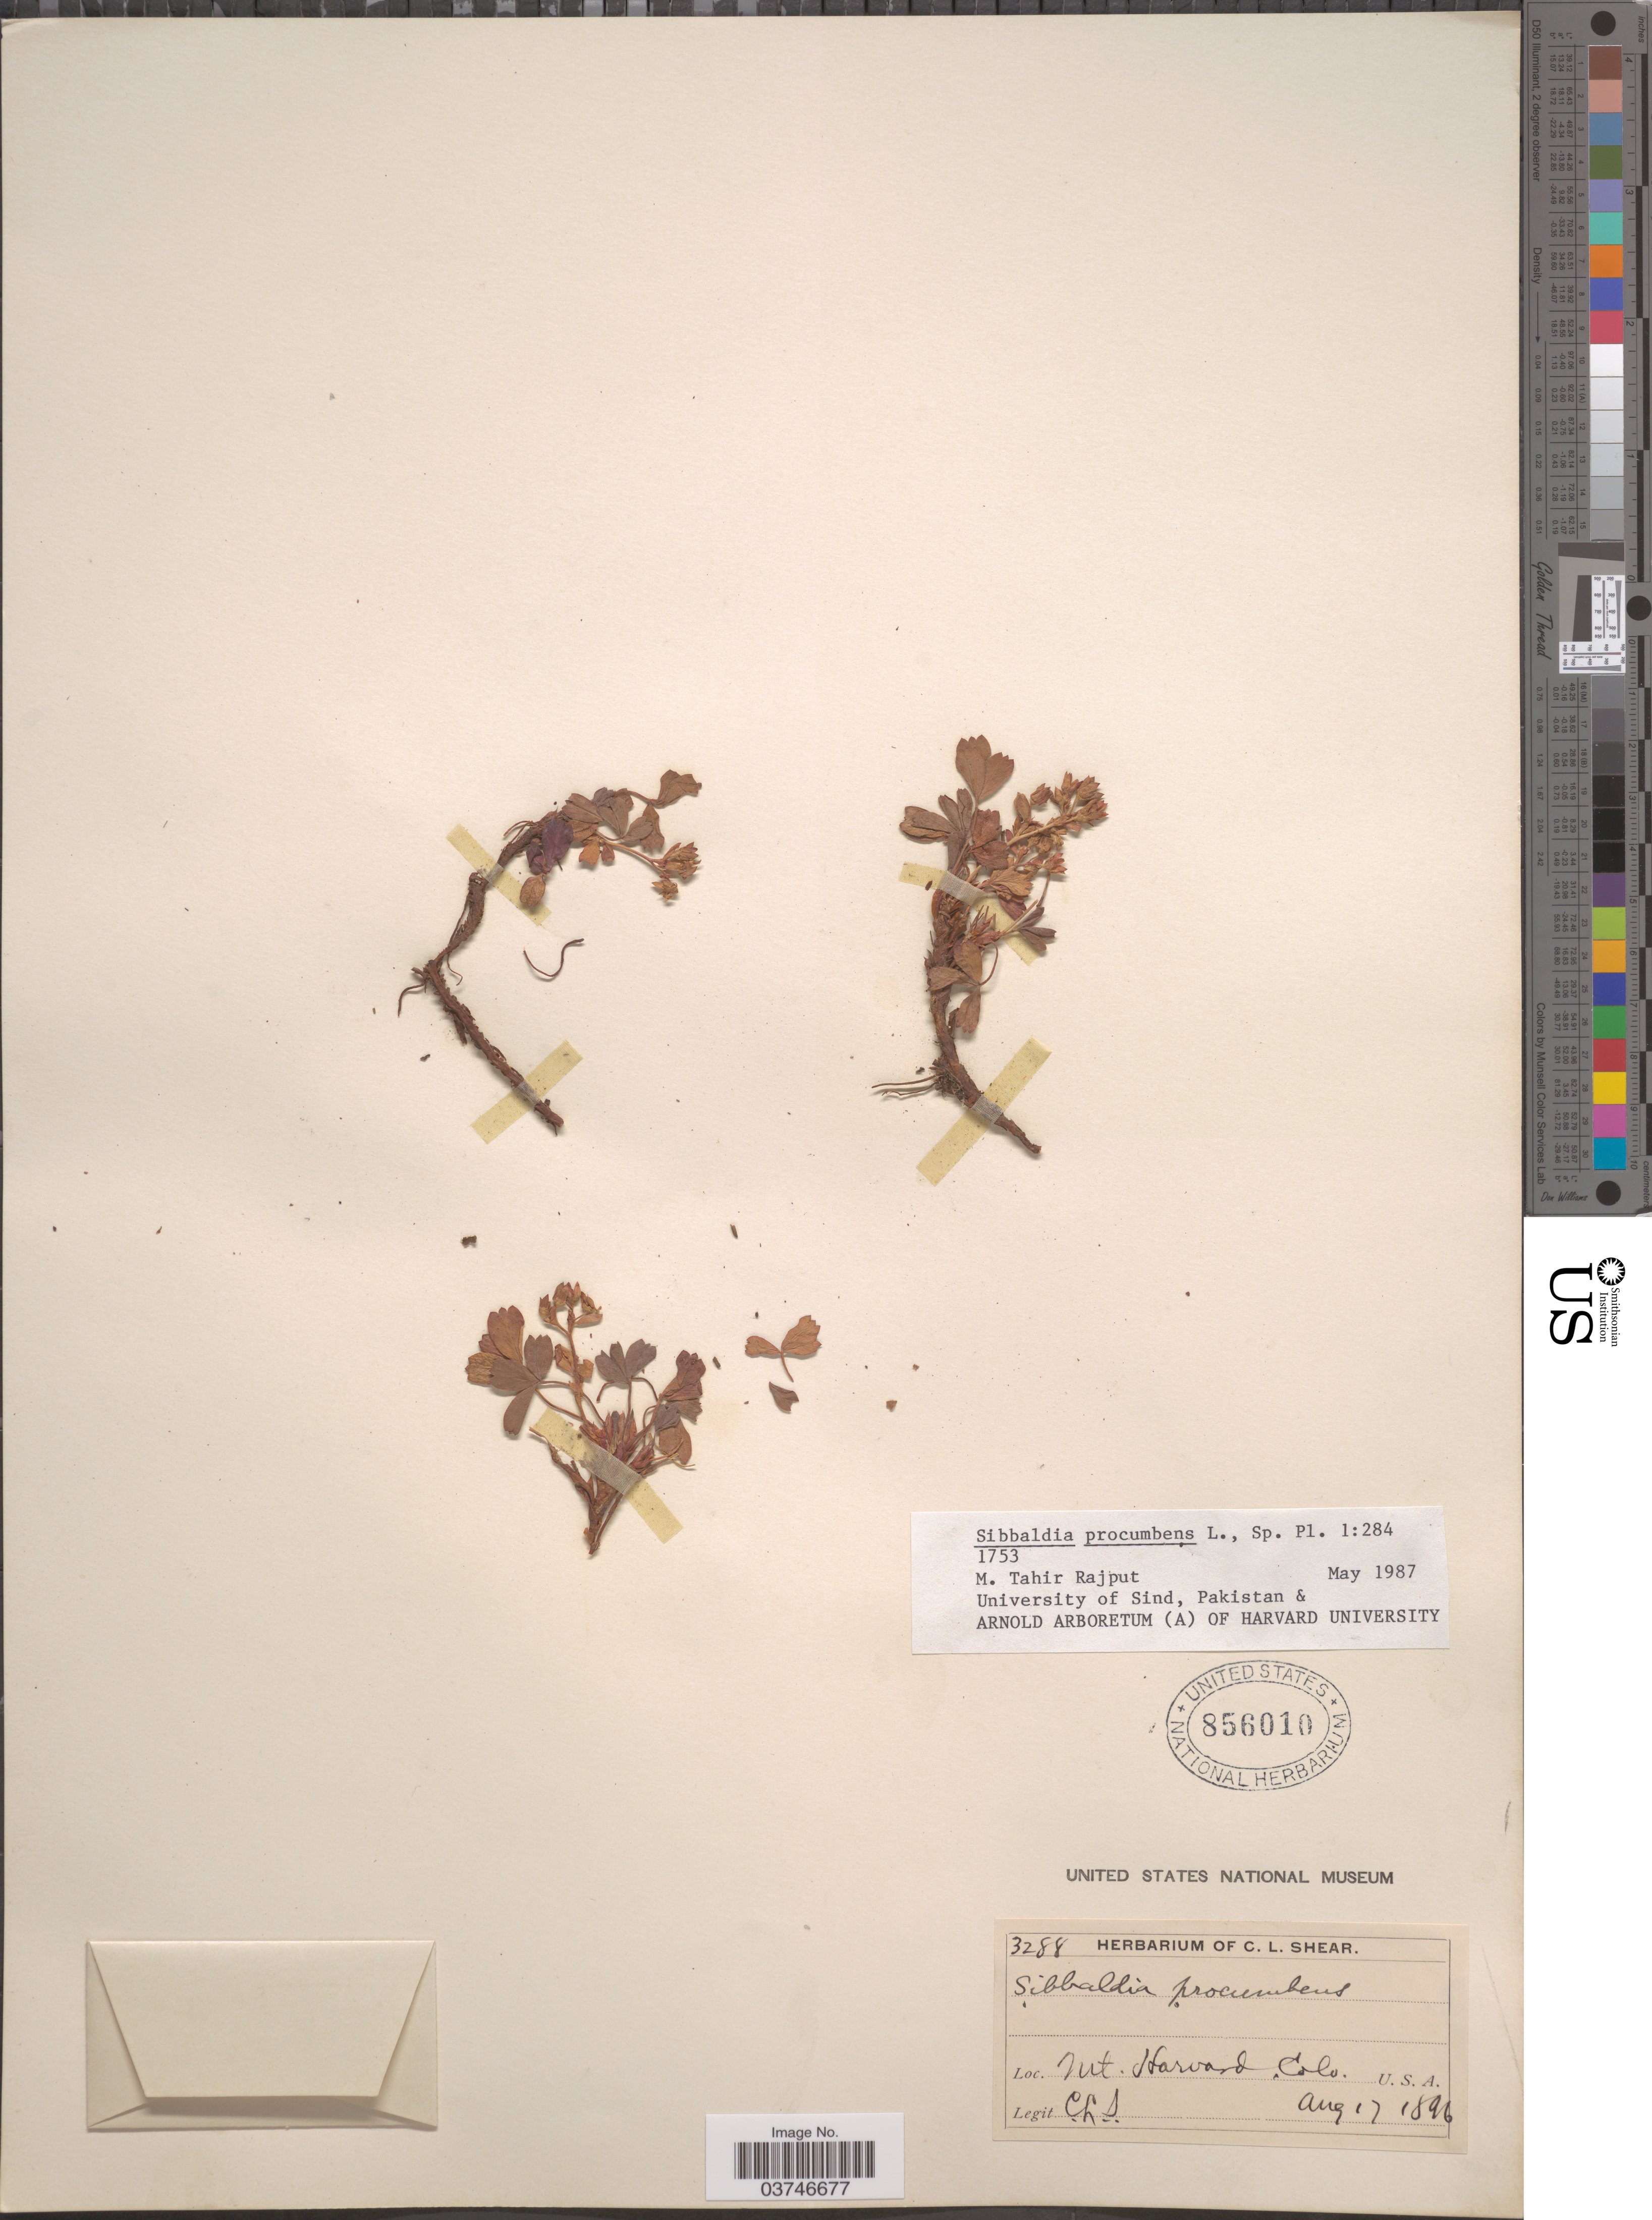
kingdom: Plantae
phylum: Tracheophyta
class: Magnoliopsida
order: Rosales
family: Rosaceae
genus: Sibbaldia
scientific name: Sibbaldia procumbens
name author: L.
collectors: C. L. Shear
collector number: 3288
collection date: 1896-08-17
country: United States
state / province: Colorado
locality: Mt. Harvard.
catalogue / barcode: US 856010